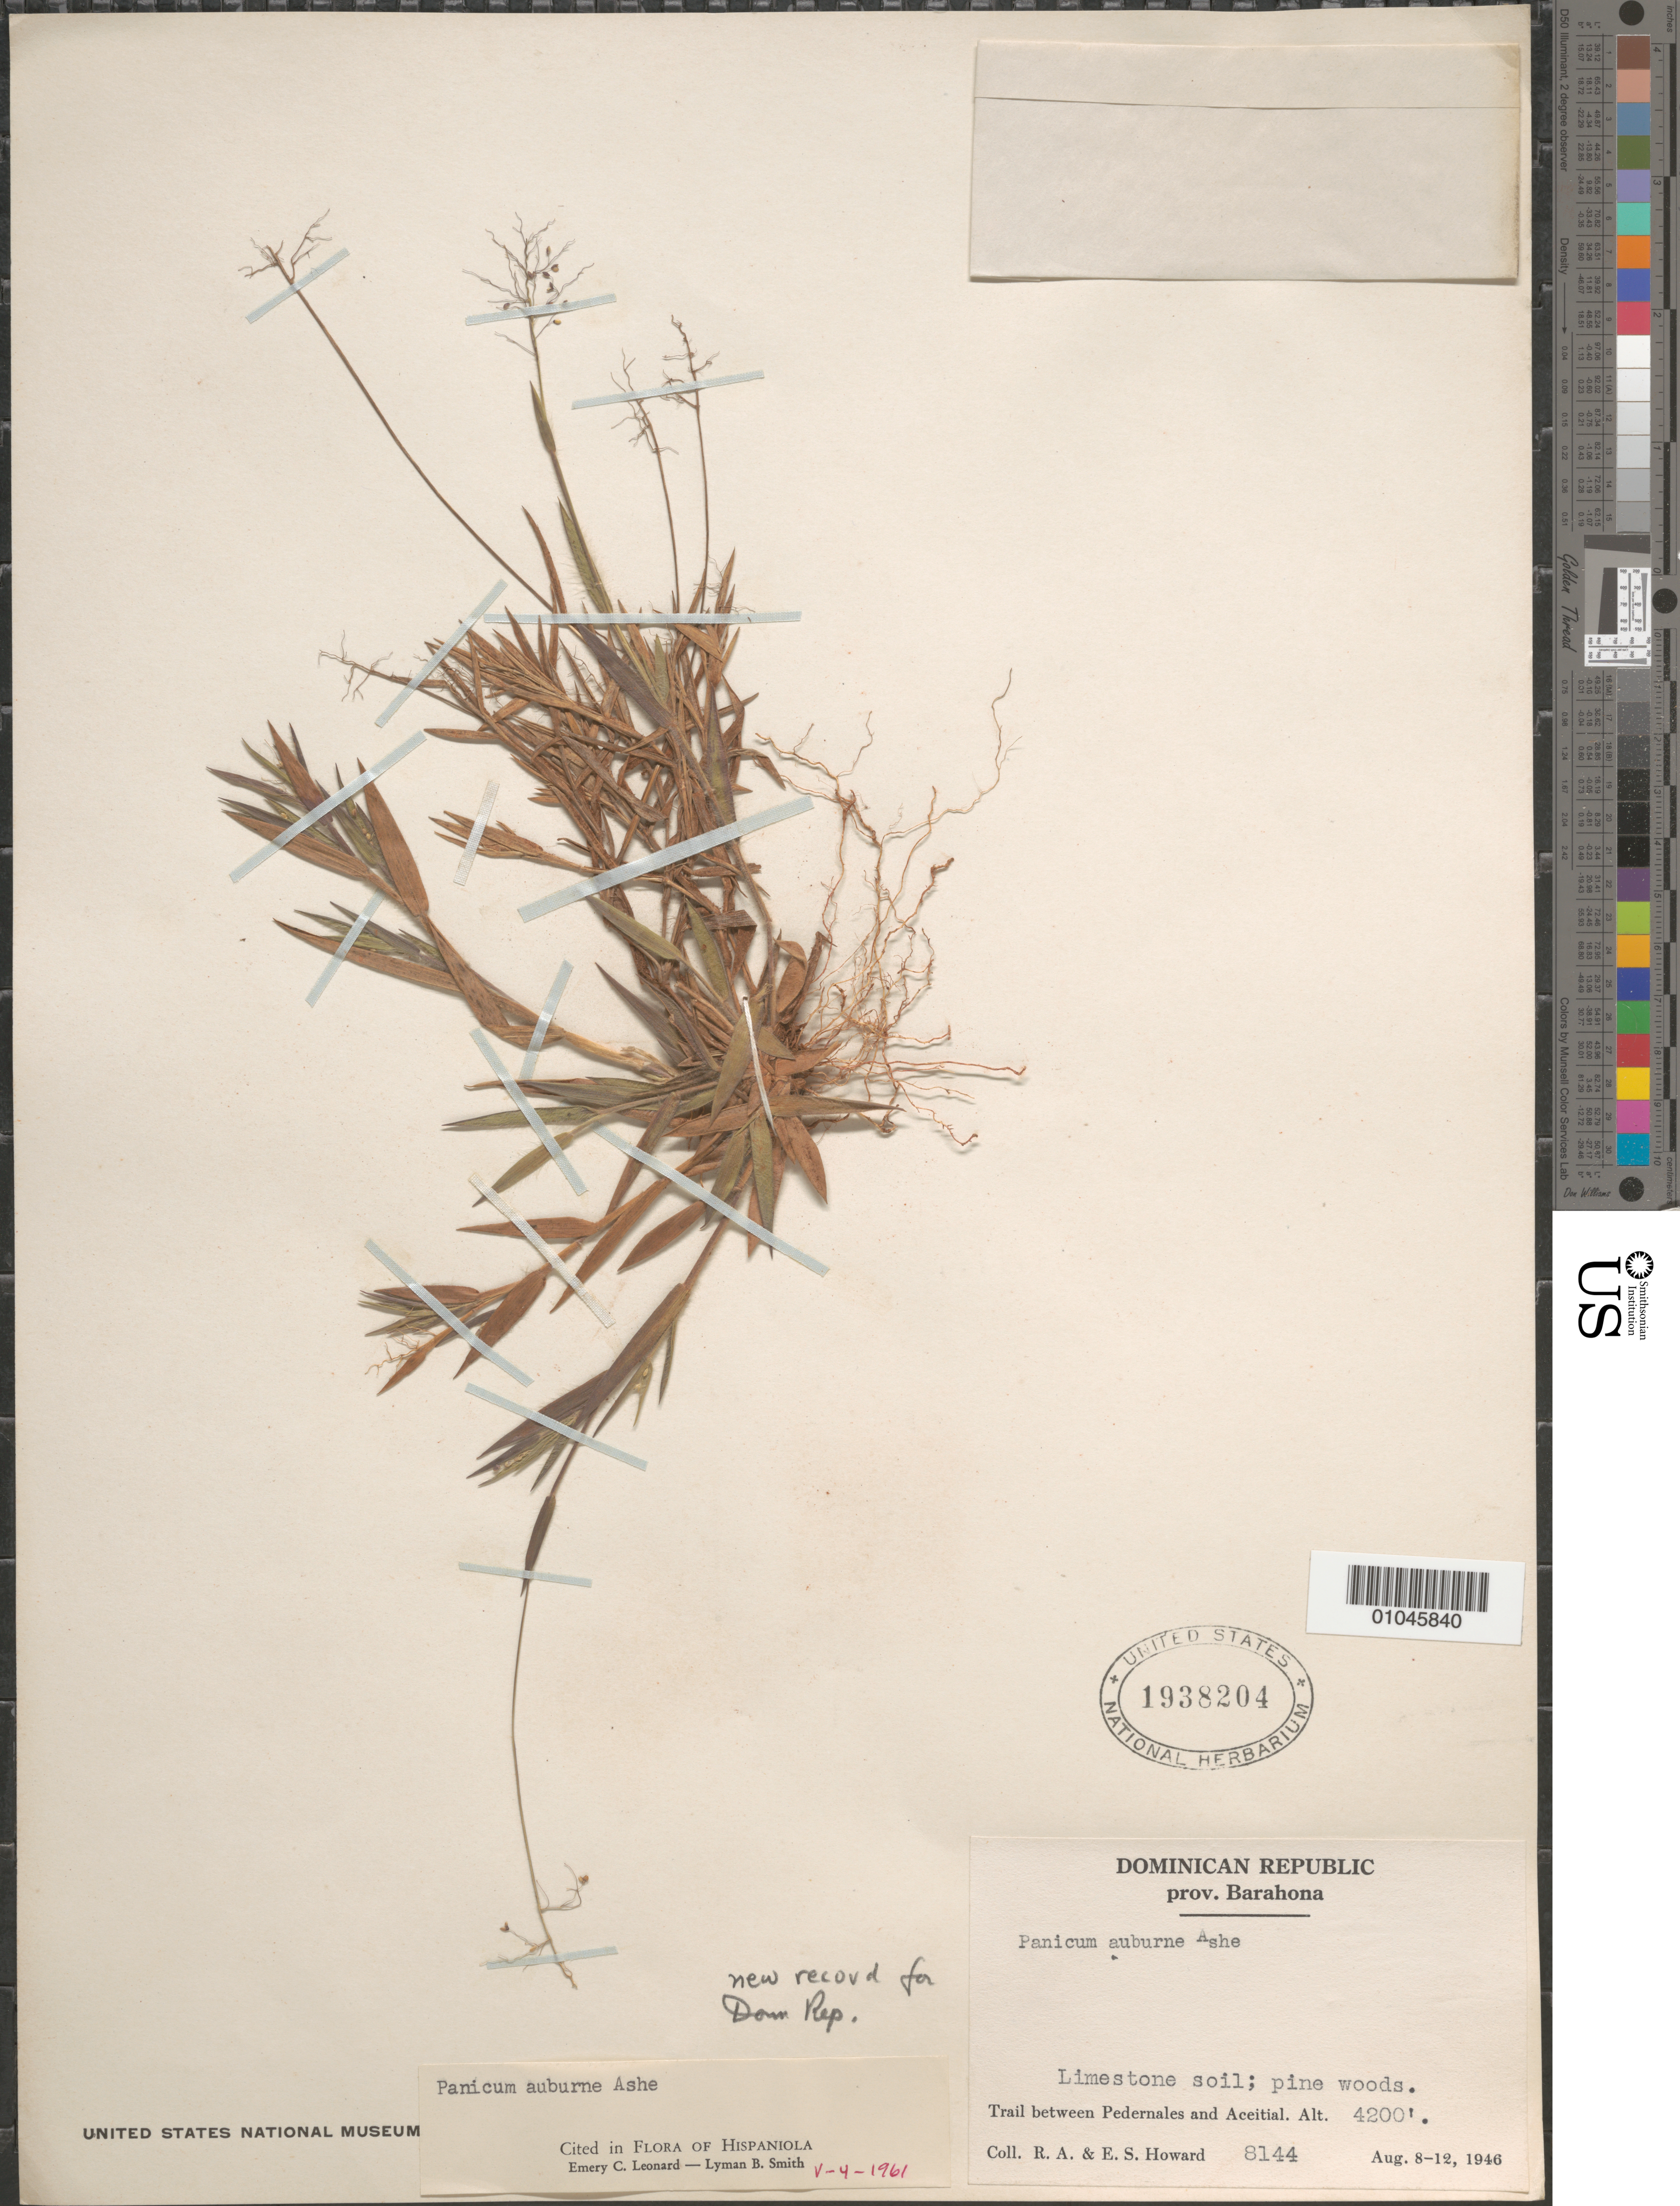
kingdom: Plantae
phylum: Tracheophyta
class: Liliopsida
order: Poales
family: Poaceae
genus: Panicum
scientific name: Panicum auburne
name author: Ashe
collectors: E. S. Howard & R. A. Howard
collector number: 8144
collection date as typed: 08 Aug 1946 to 12 Aug 1946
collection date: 1946-08-08/1946-08-12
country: Dominican Republic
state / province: Barahona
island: Hispaniola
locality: Limestone soil; pine woods. Trail between Pedernales and Aceitial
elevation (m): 4200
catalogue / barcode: US 1938204